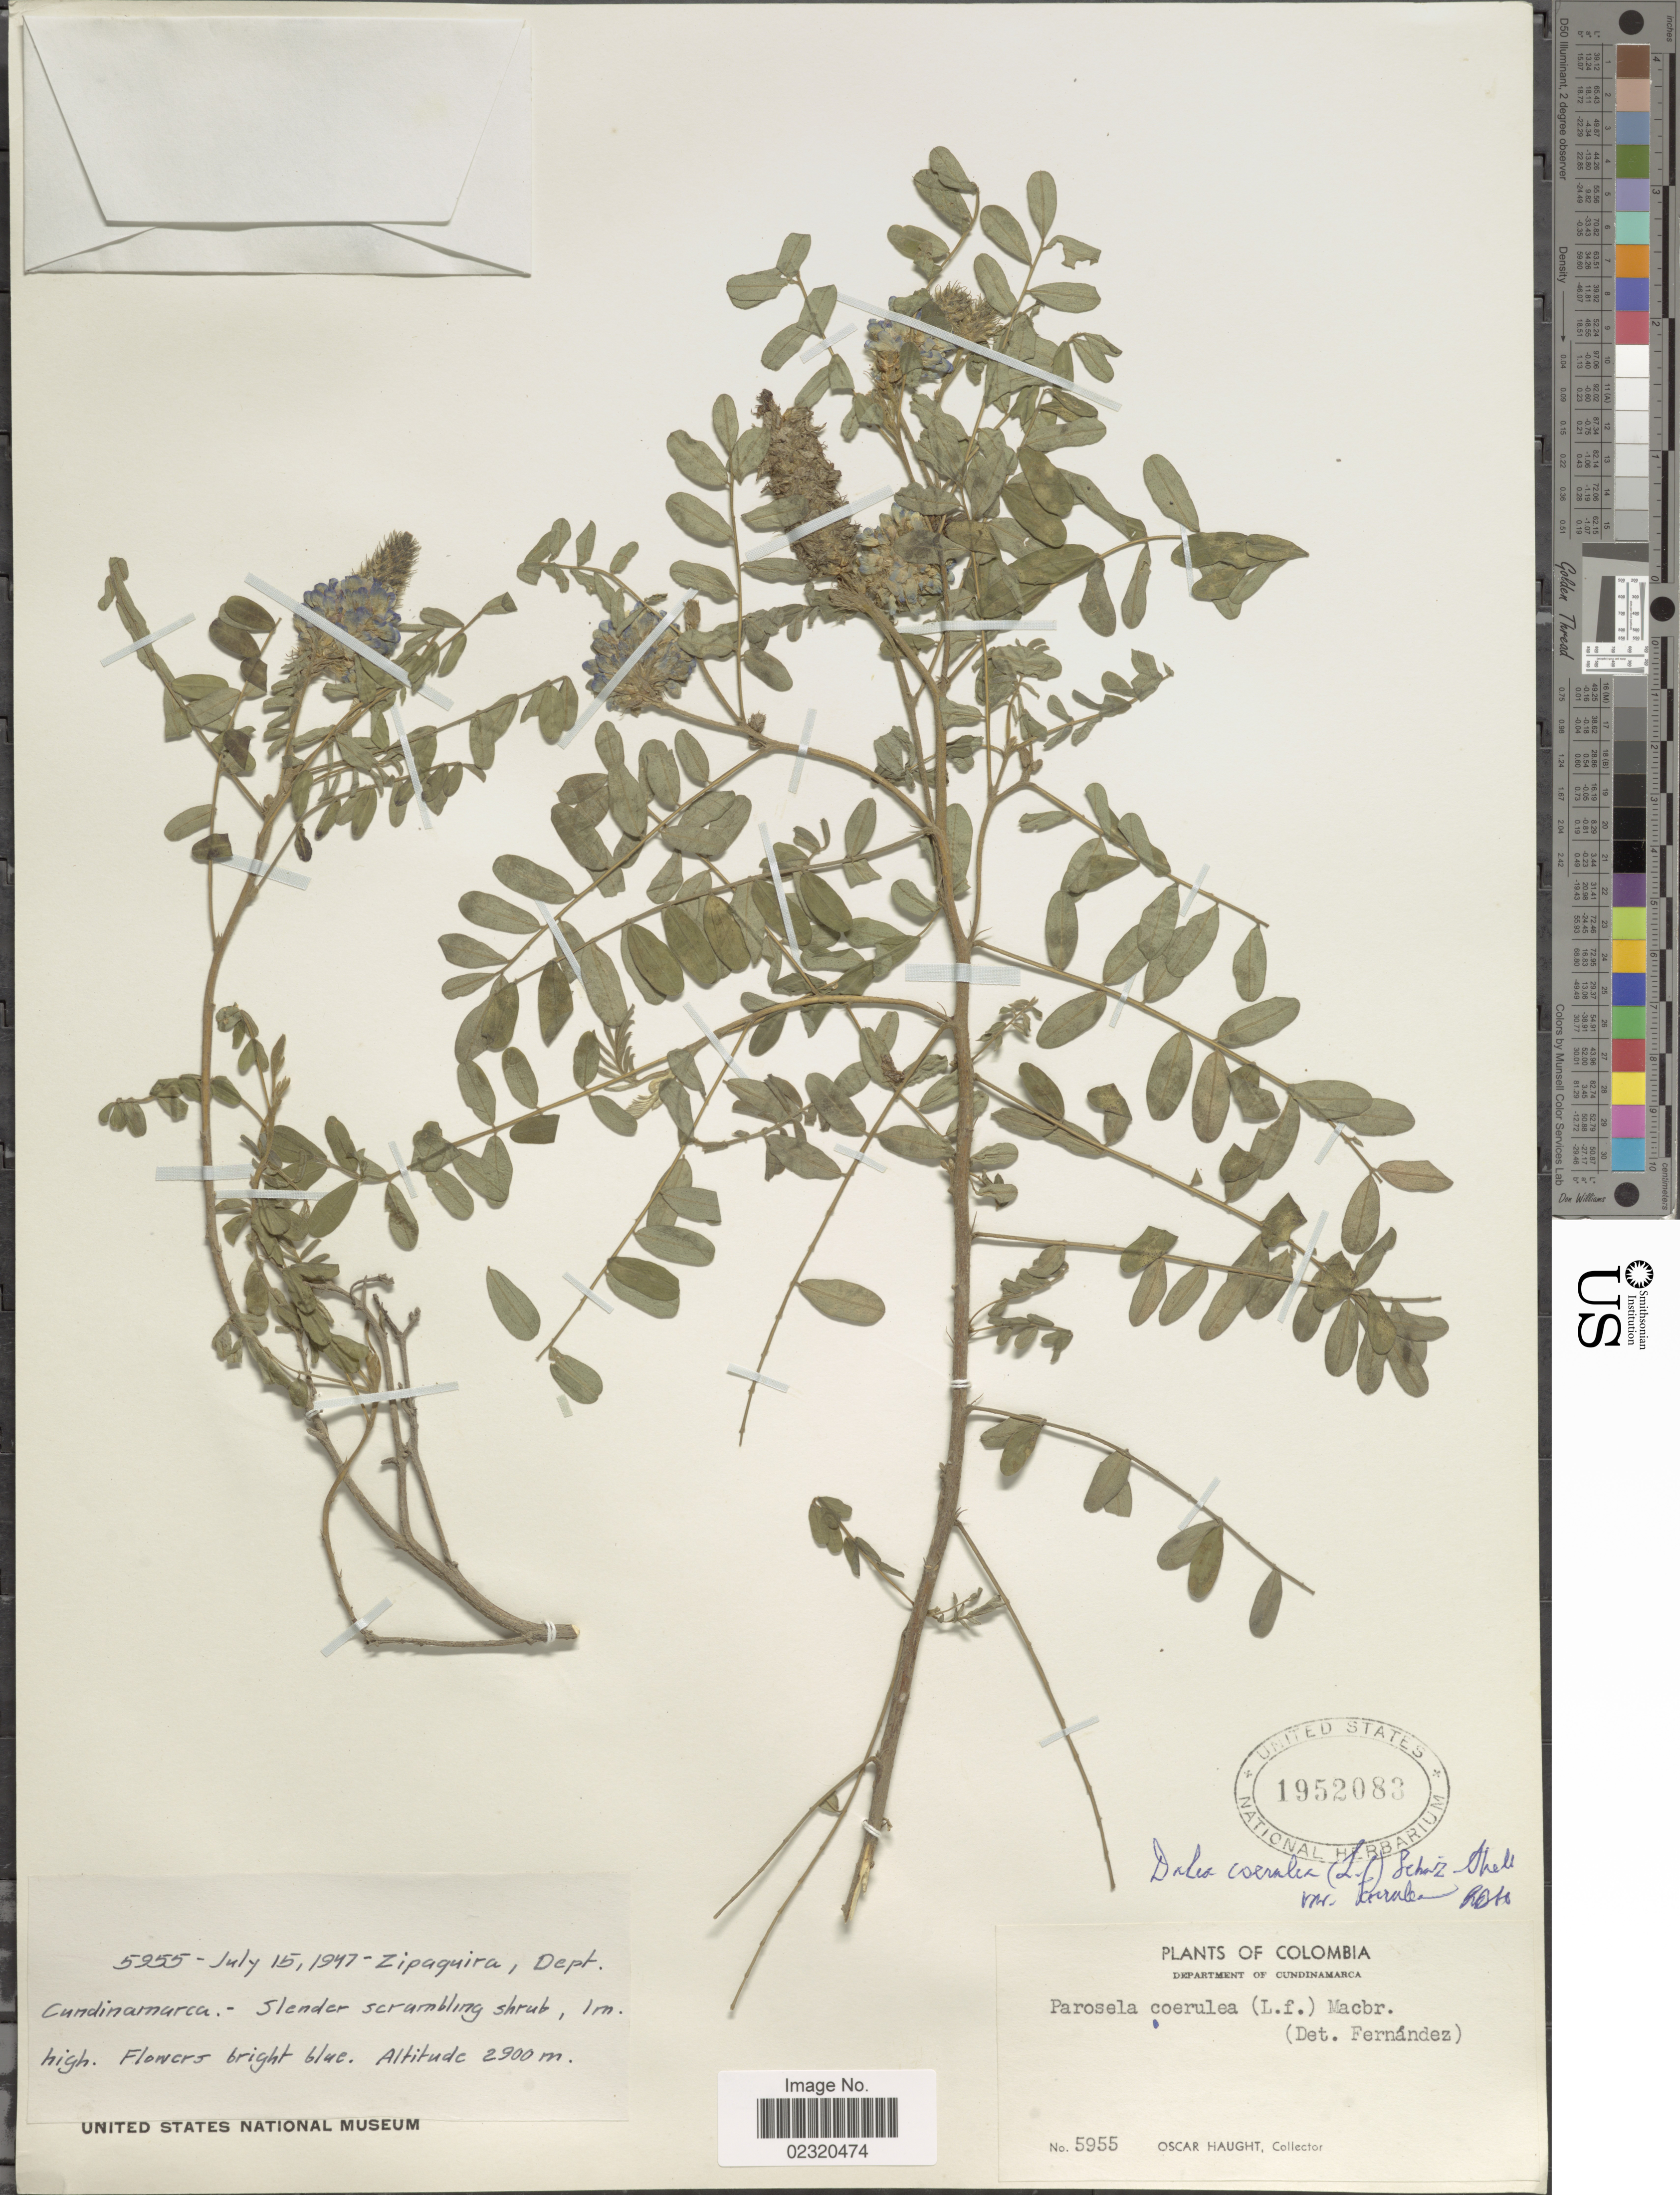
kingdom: Plantae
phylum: Tracheophyta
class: Magnoliopsida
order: Fabales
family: Fabaceae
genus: Dalea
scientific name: Dalea coerulea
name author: (L. f.) Schinz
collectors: O. Haught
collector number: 5955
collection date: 1947-07-15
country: Colombia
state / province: Cundinamarca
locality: Zipaquira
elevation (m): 2900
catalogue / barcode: US 1952083